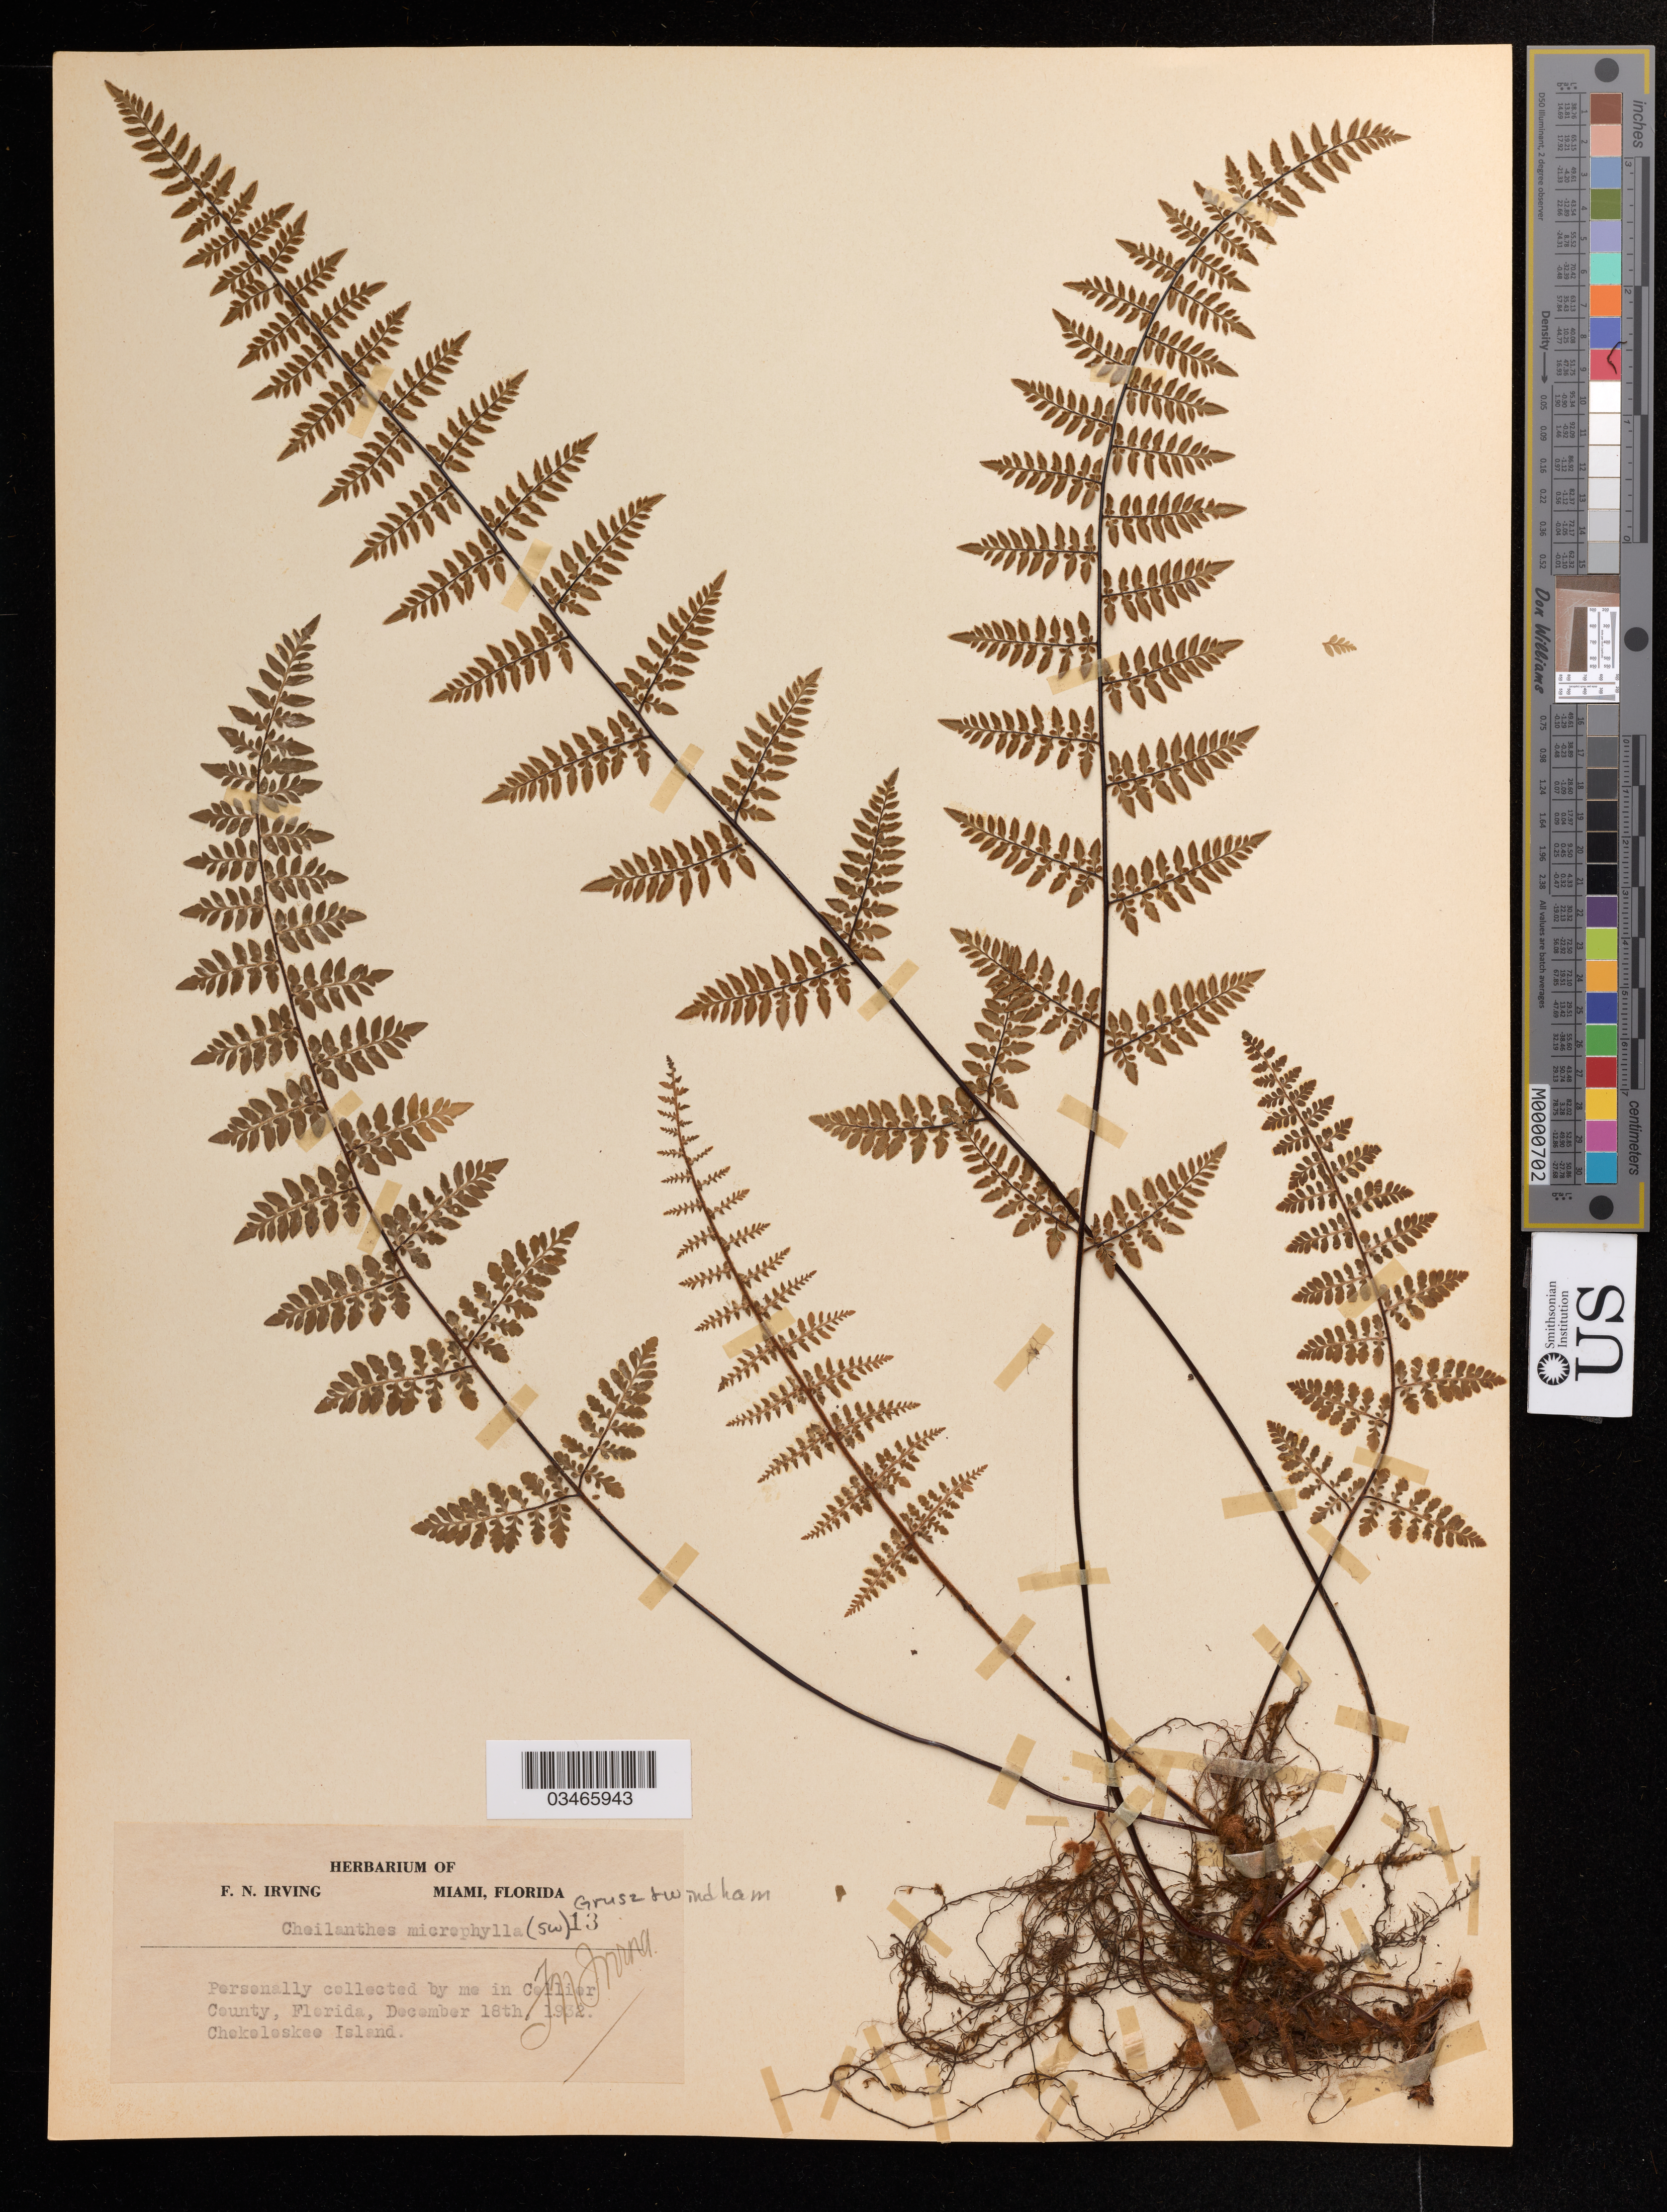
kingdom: Plantae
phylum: Tracheophyta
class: Polypodiopsida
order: Polypodiales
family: Pteridaceae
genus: Cheilanthes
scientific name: Cheilanthes microphylla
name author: (Sw.) Sw.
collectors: F. Irving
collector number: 13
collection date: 1932-12-18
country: United States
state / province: Florida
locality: Chokeoloskee Island.